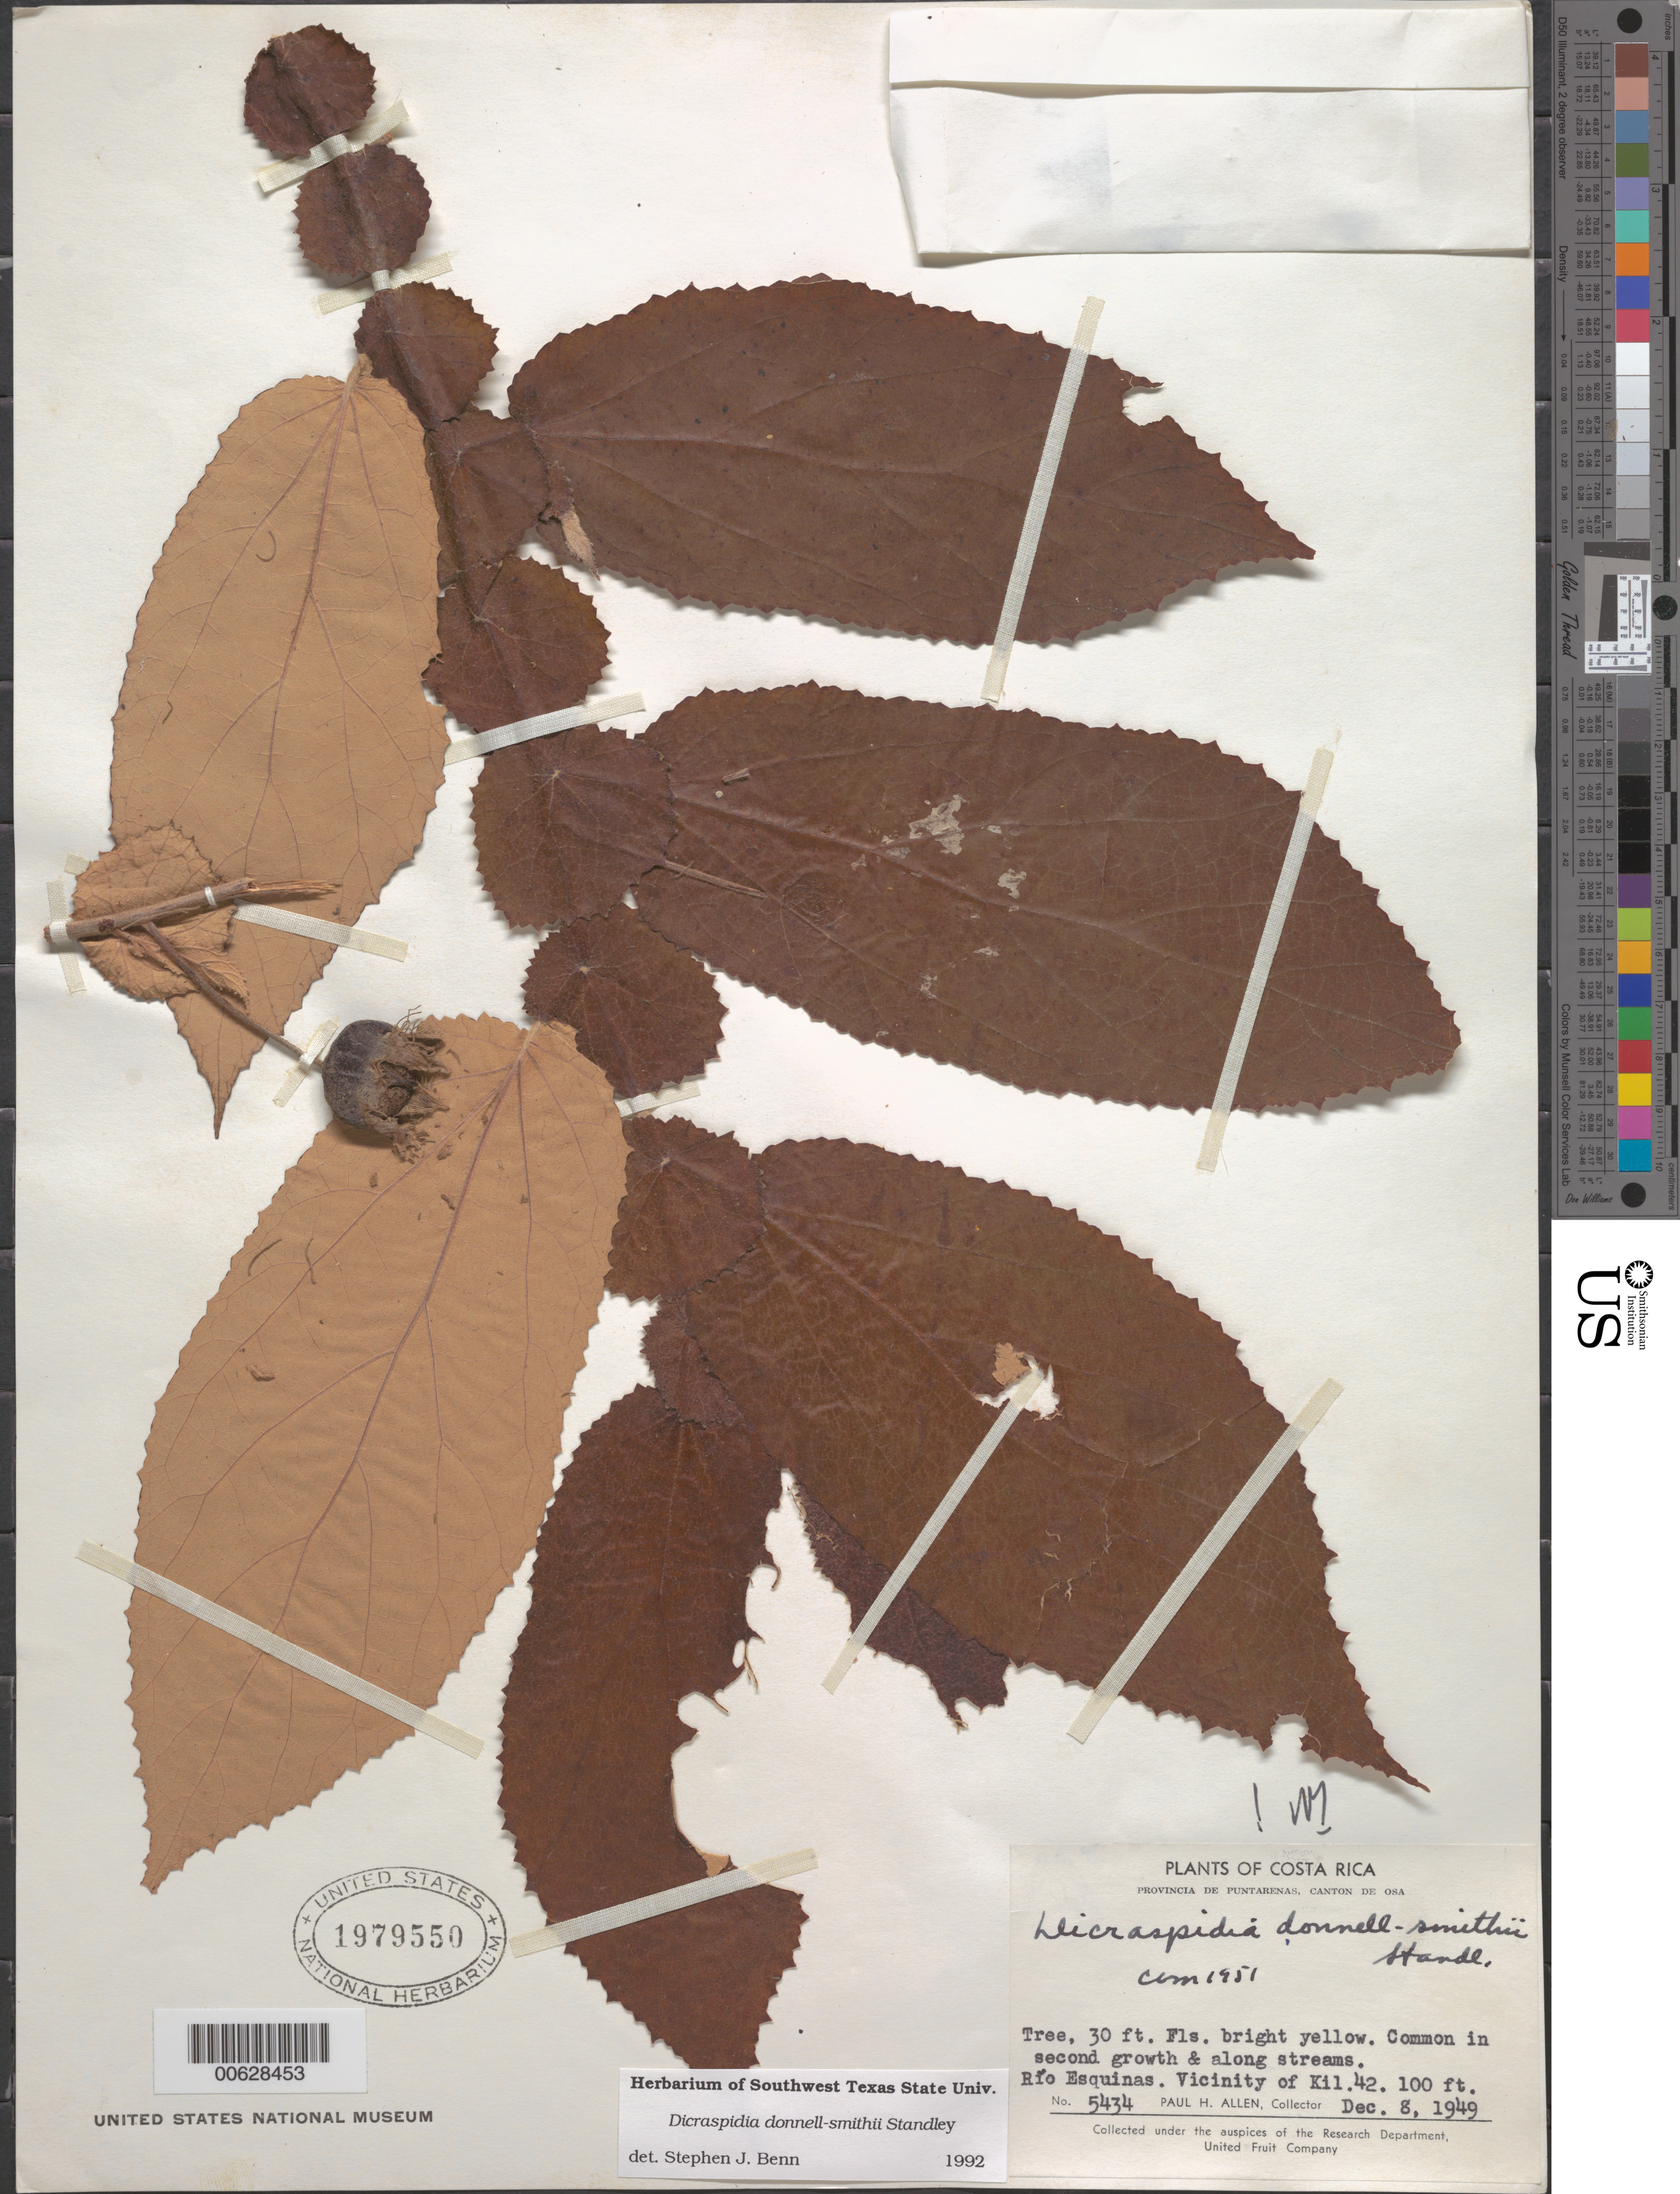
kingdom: Plantae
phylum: Tracheophyta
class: Magnoliopsida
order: Malvales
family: Muntingiaceae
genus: Dicraspidia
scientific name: Dicraspidia donnell-smithii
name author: Standl.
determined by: Benn, S. J.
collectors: P. H. Allen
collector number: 5434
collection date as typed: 08 Dec 1949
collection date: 1949-12-08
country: Costa Rica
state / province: Puntarenas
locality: Río Esquinas, vicinity of Kil. 42.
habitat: Common in second growth & along streams.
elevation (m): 30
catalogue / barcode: US 1979550